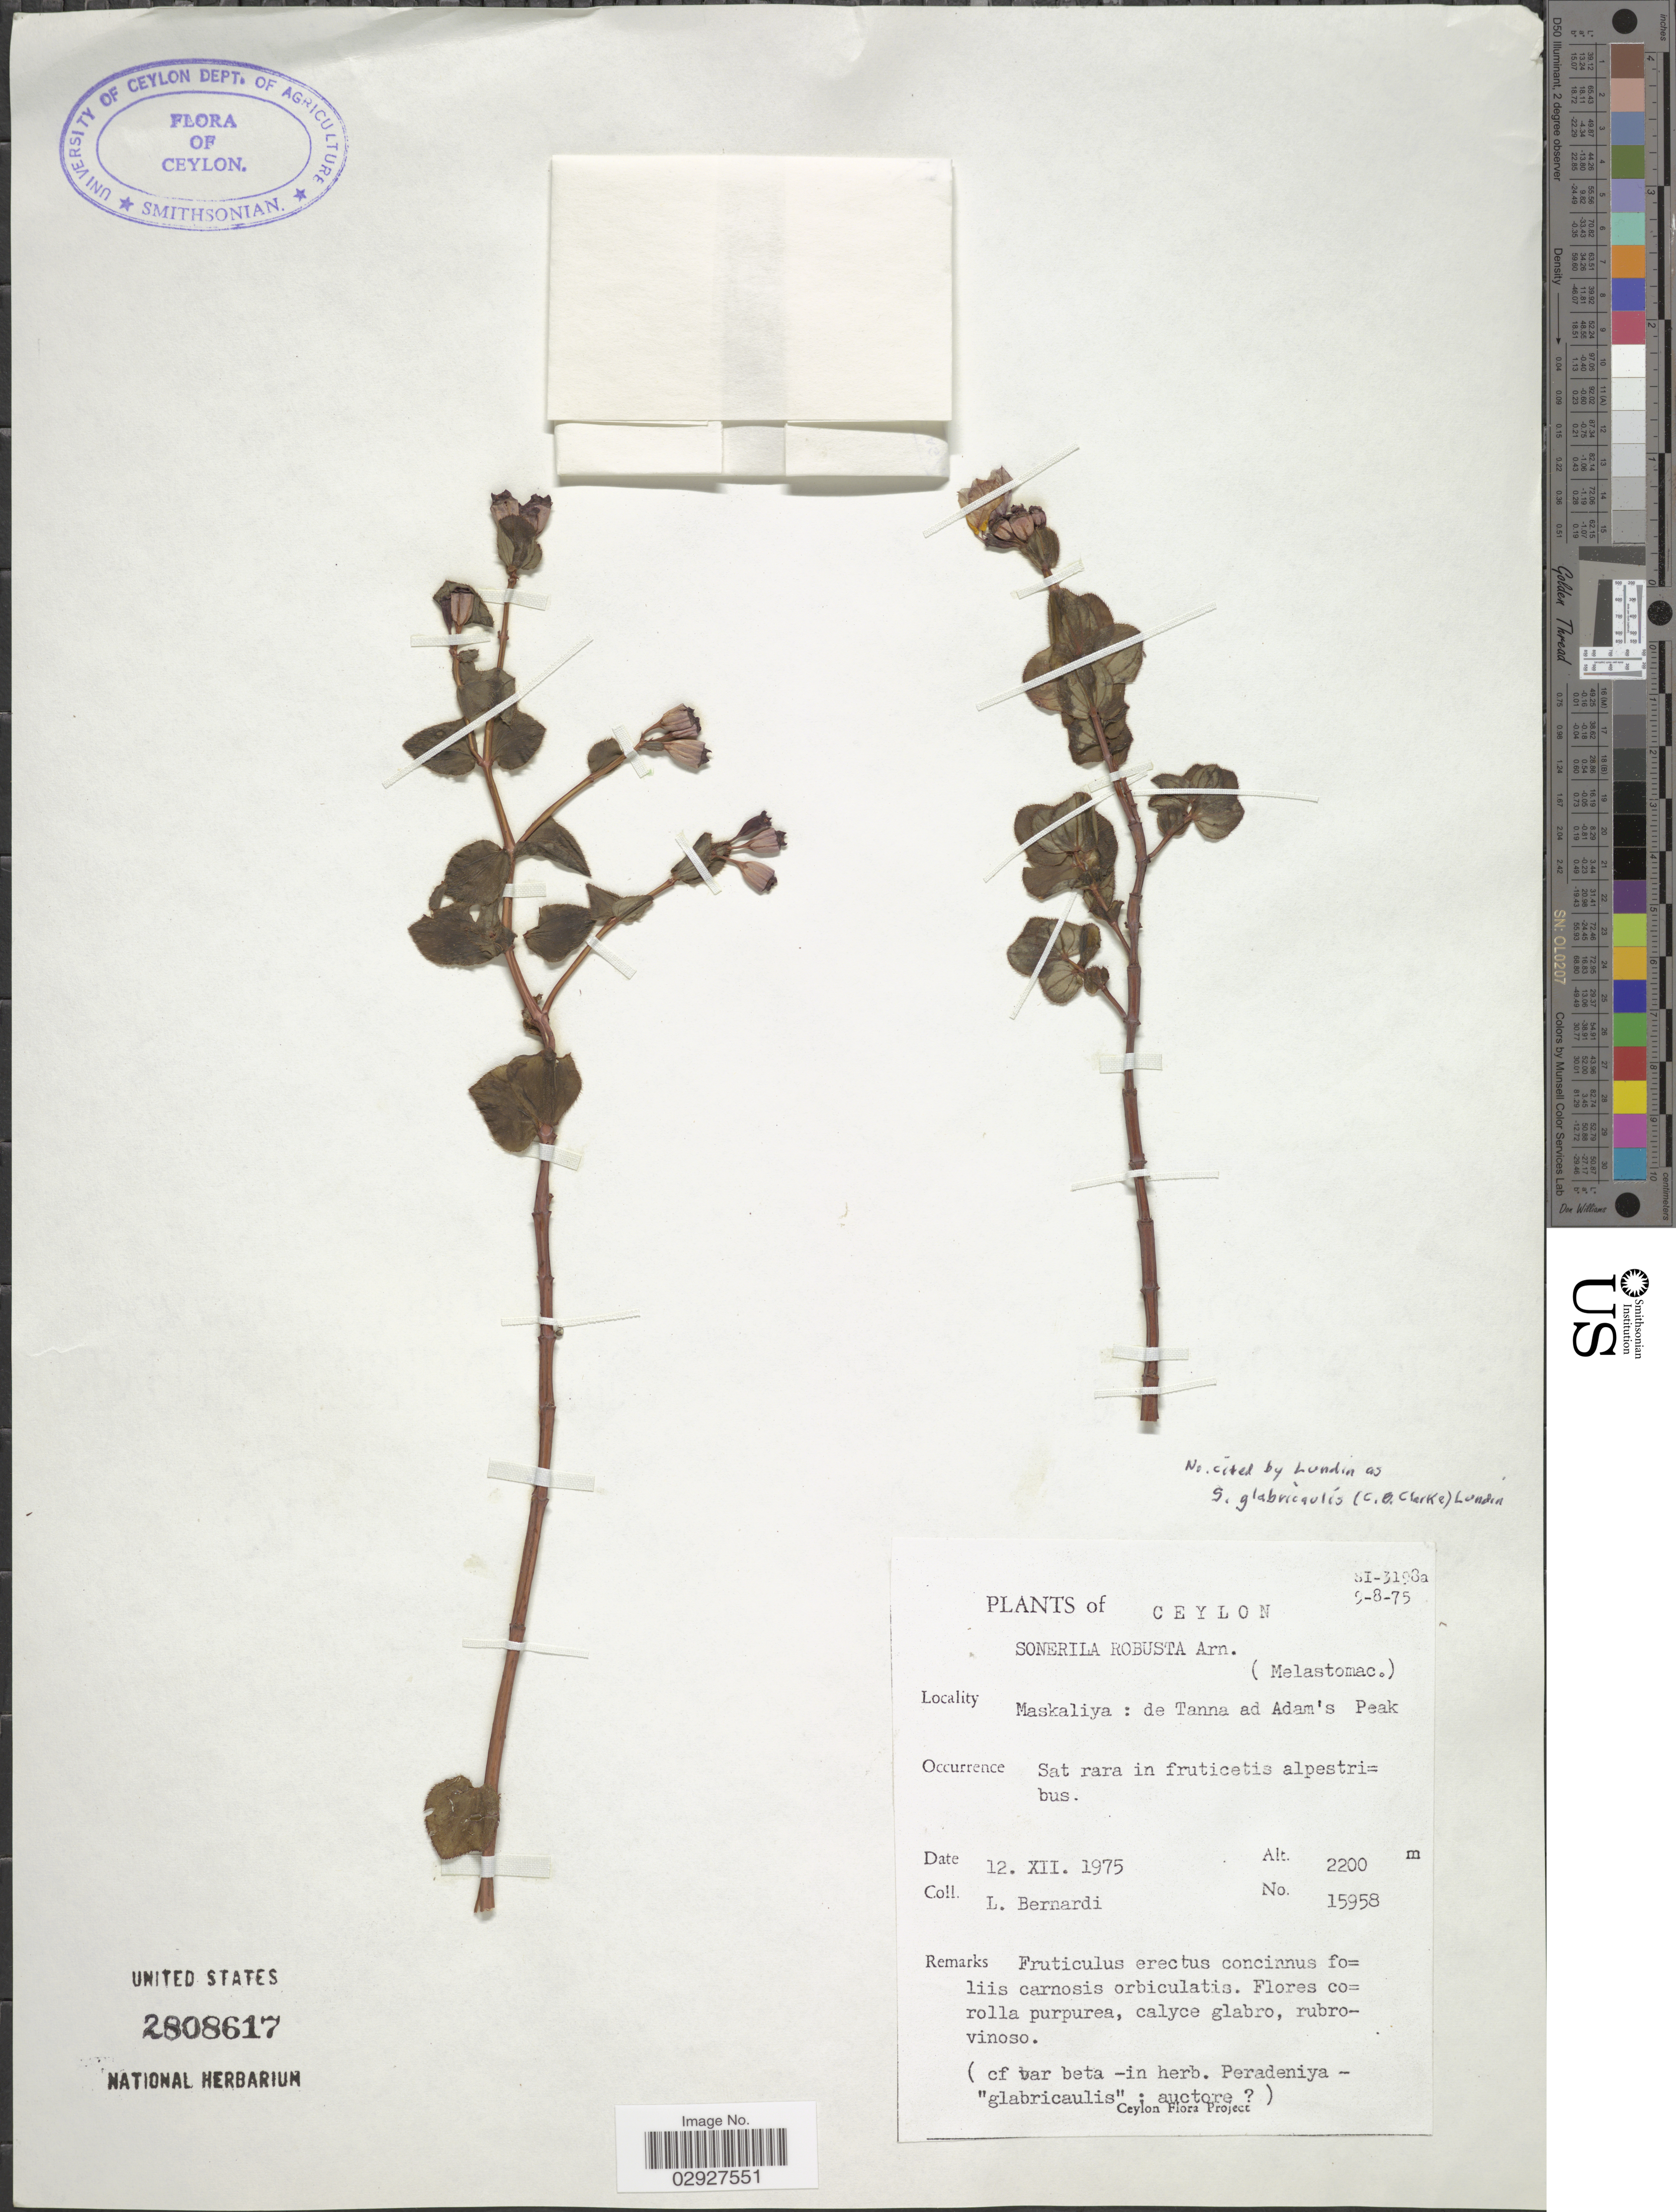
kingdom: Plantae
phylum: Tracheophyta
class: Magnoliopsida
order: Myrtales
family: Melastomataceae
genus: Sonerila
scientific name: Sonerila glabricaulis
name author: Lundin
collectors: L. Bernardi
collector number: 15958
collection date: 1975-12-12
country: Sri Lanka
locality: Ceylon. Maskaliya : de Tanna ad Adam's Peak.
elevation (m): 2200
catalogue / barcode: US 2808617